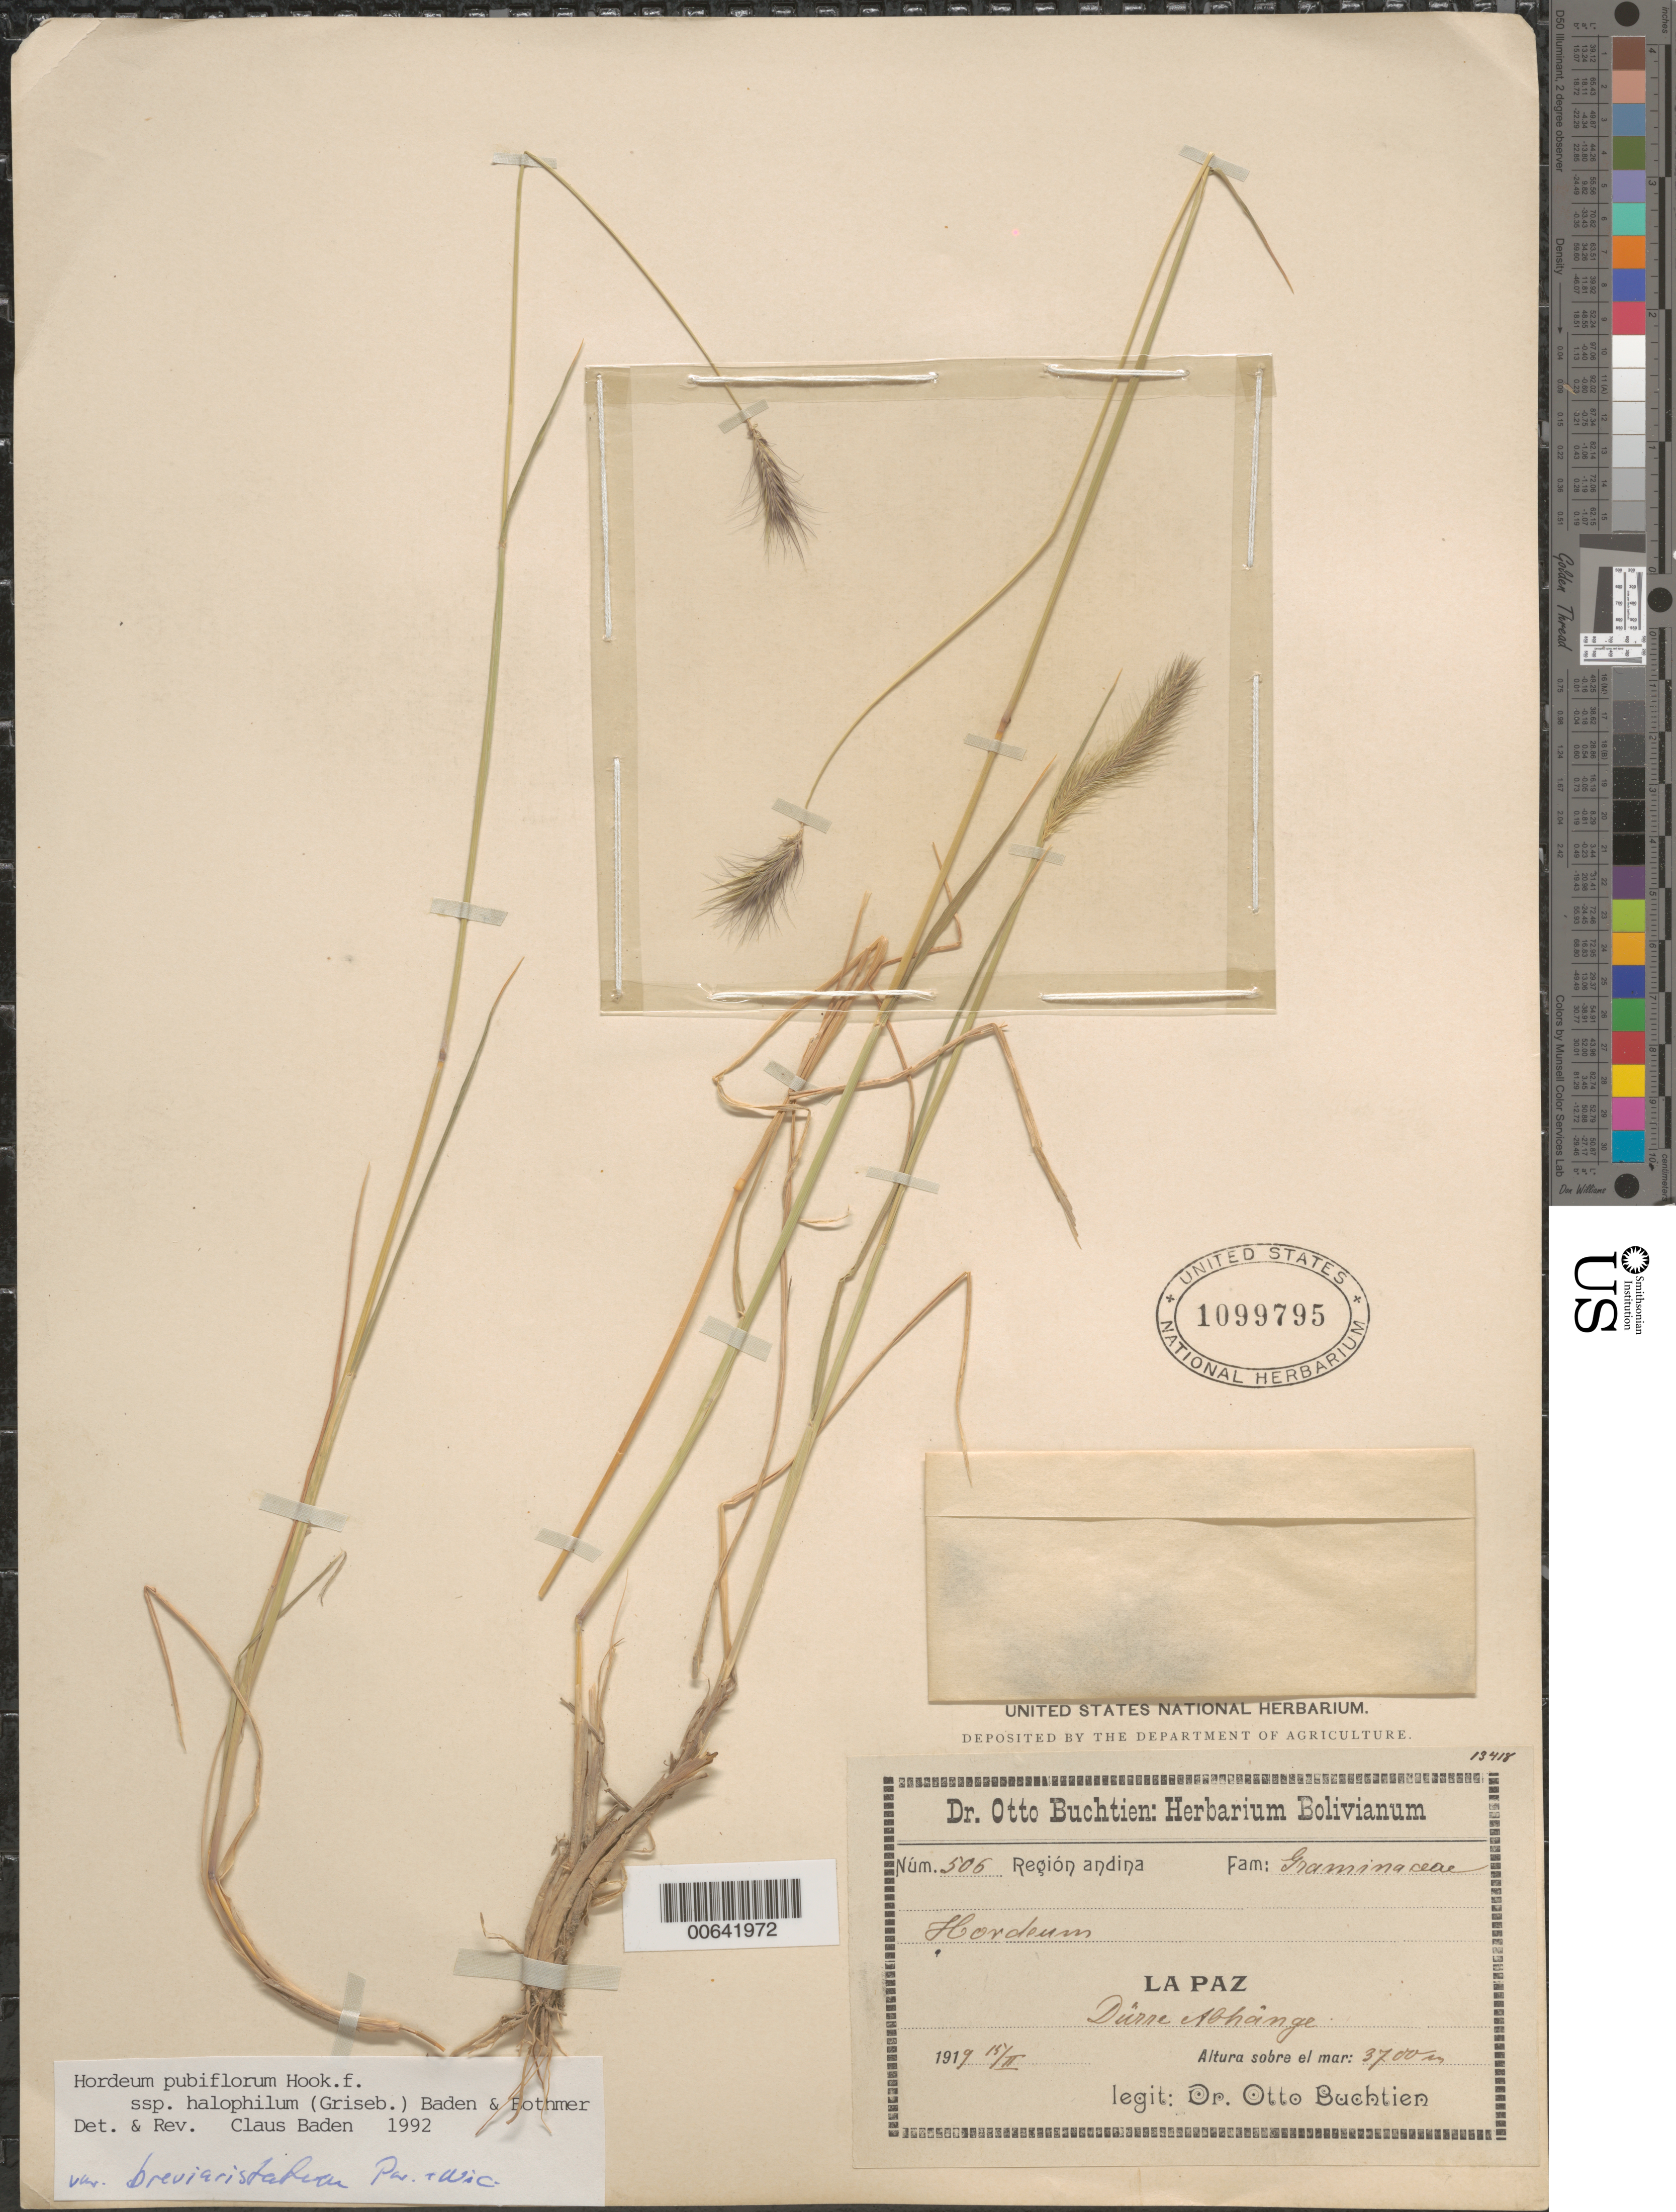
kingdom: Plantae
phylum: Tracheophyta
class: Liliopsida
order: Poales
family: Poaceae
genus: Hordeum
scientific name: Hordeum pubiflorum subsp. halophilum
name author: Hook. f.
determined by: Baden, C., (C), University of Copenhagen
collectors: O. Buchtien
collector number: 506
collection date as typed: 15 Feb 1919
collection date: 1919-02-15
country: Bolivia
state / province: La Paz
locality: Dúrre Abhange ??, (no se entiende en la etiqueta)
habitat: Región Andina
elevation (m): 3700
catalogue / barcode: US 1099795